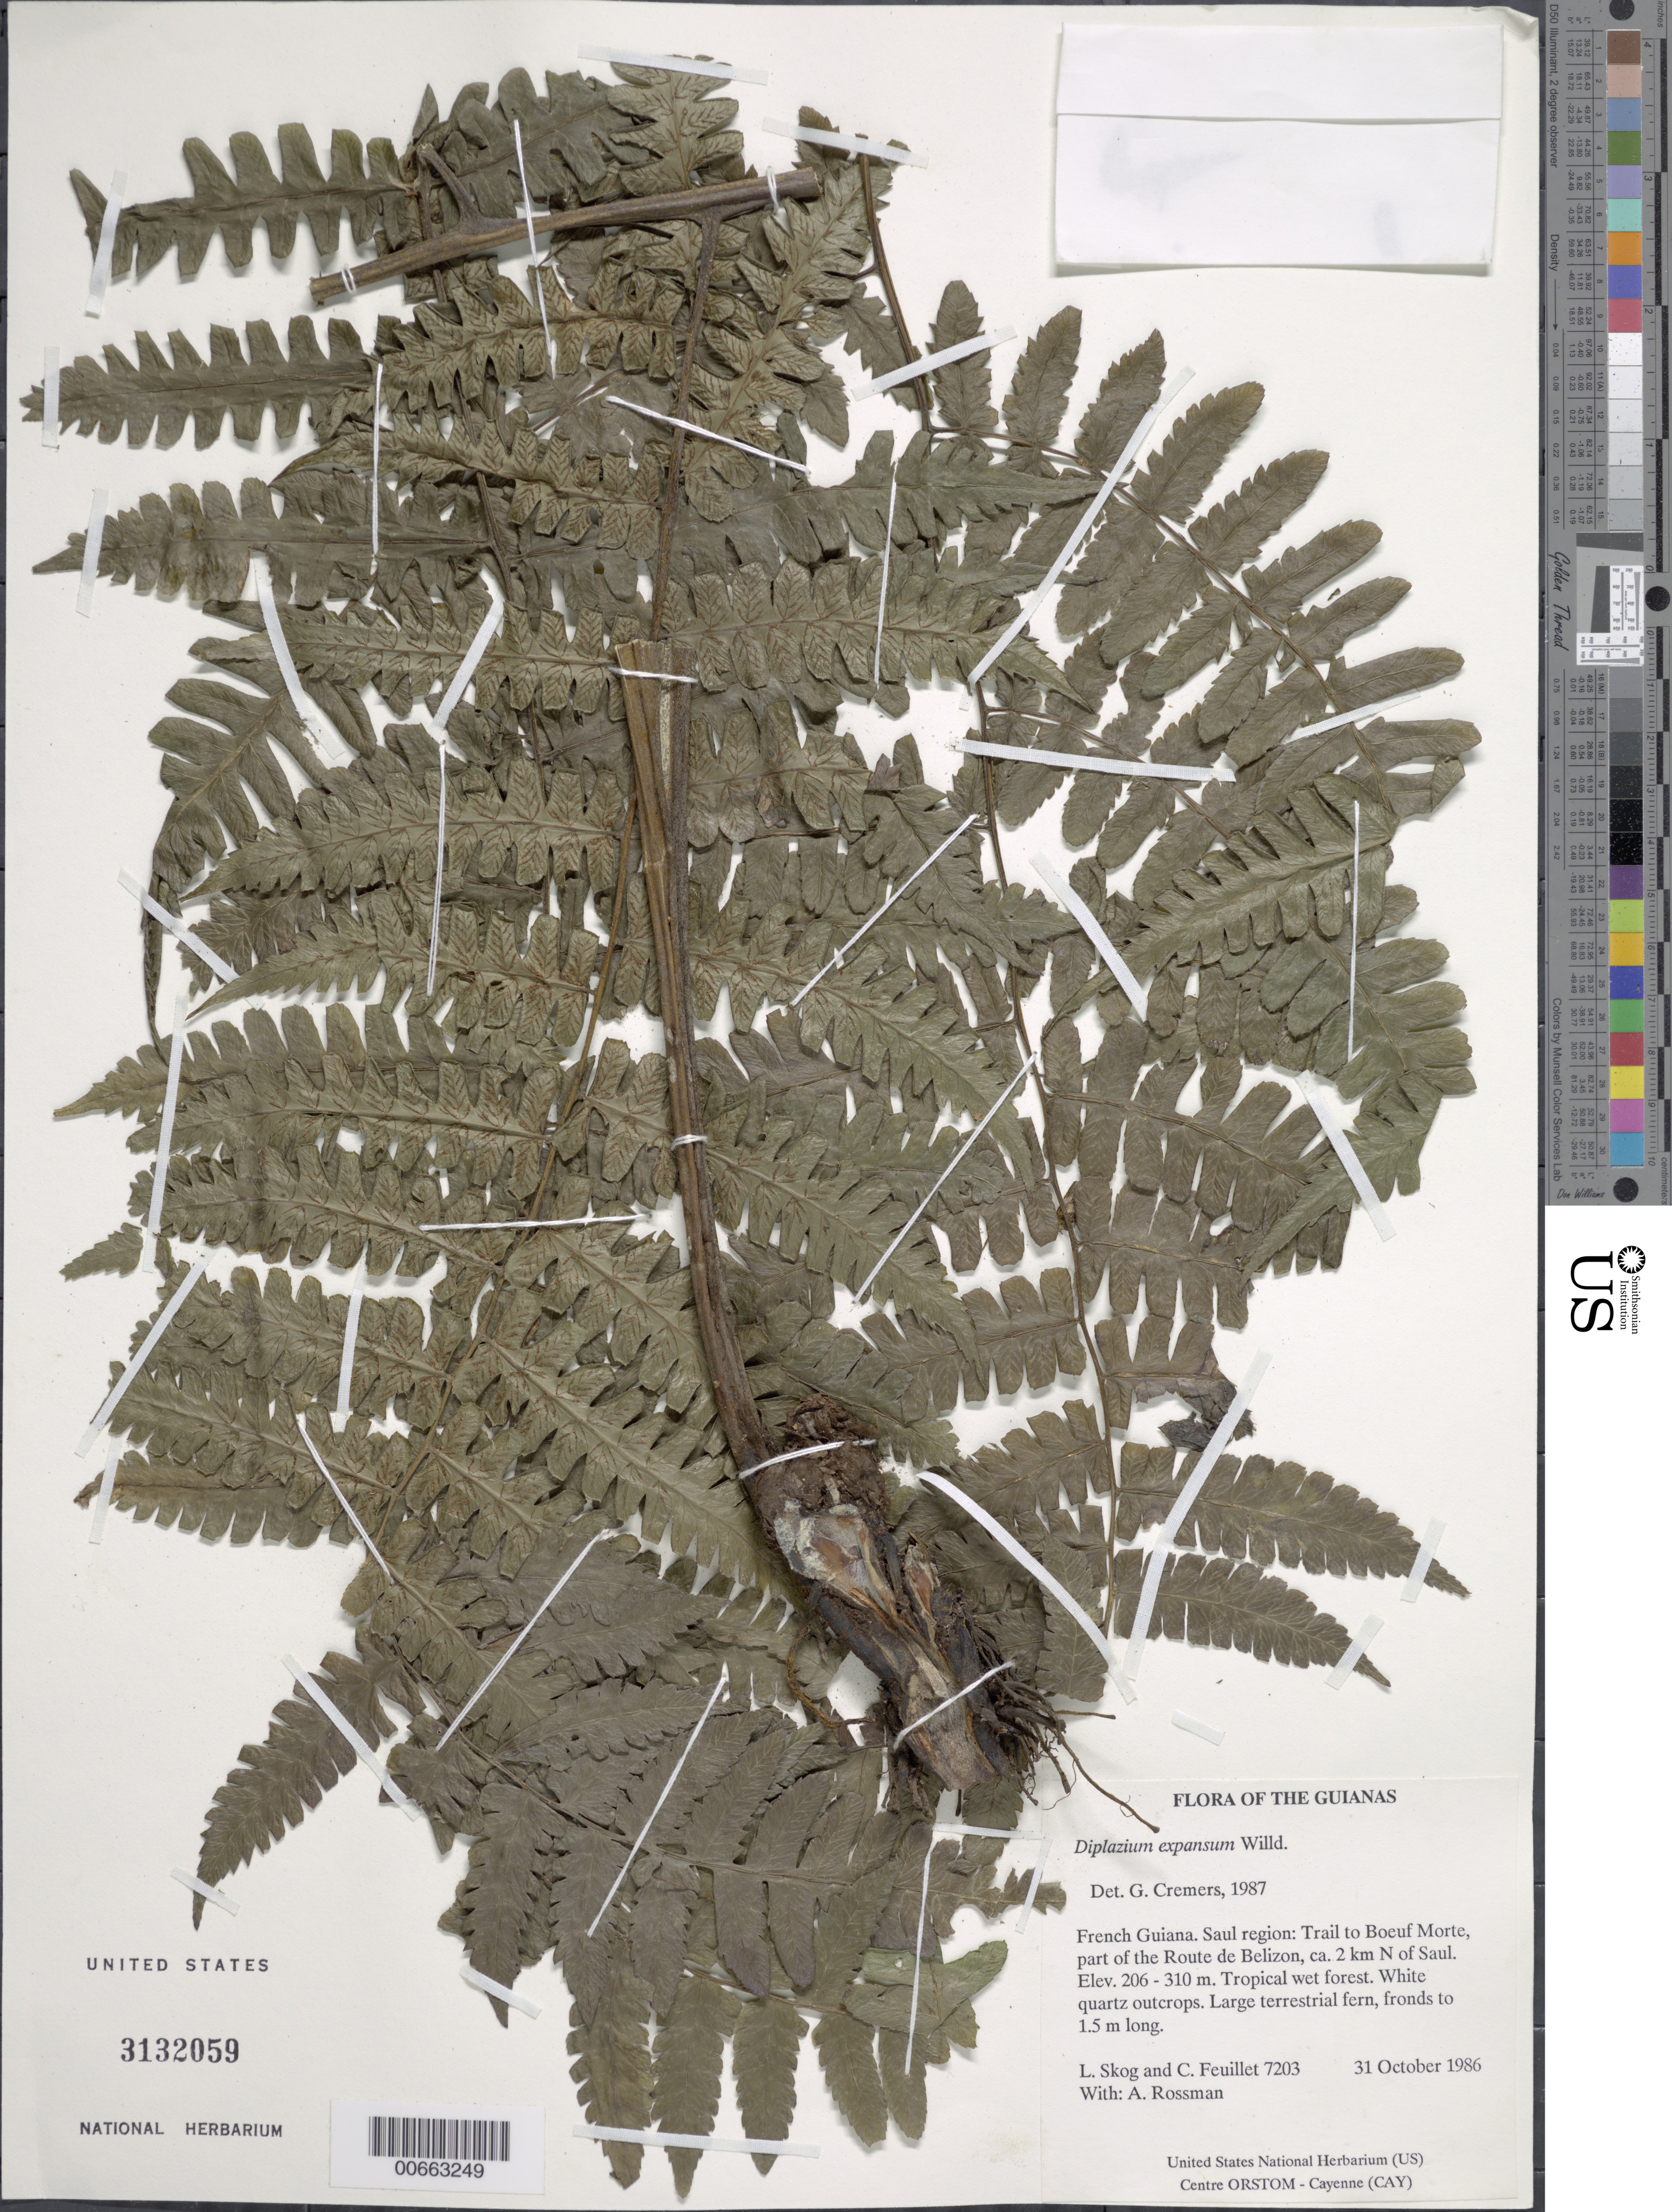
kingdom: Plantae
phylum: Tracheophyta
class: Polypodiopsida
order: Polypodiales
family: Athyriaceae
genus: Diplazium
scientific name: Diplazium expansum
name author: Willd.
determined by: Cremers, Georges A.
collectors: L. E. Skog, C. Feuillet & A. Rossman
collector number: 7203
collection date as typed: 31 October 1986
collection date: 1986-10-31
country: French Guiana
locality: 2 km N of Saül. Trail to Boeuf Morte, part of Route de Belizon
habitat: Wet forest. White quartz outcrops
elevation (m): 300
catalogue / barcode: US 3132059